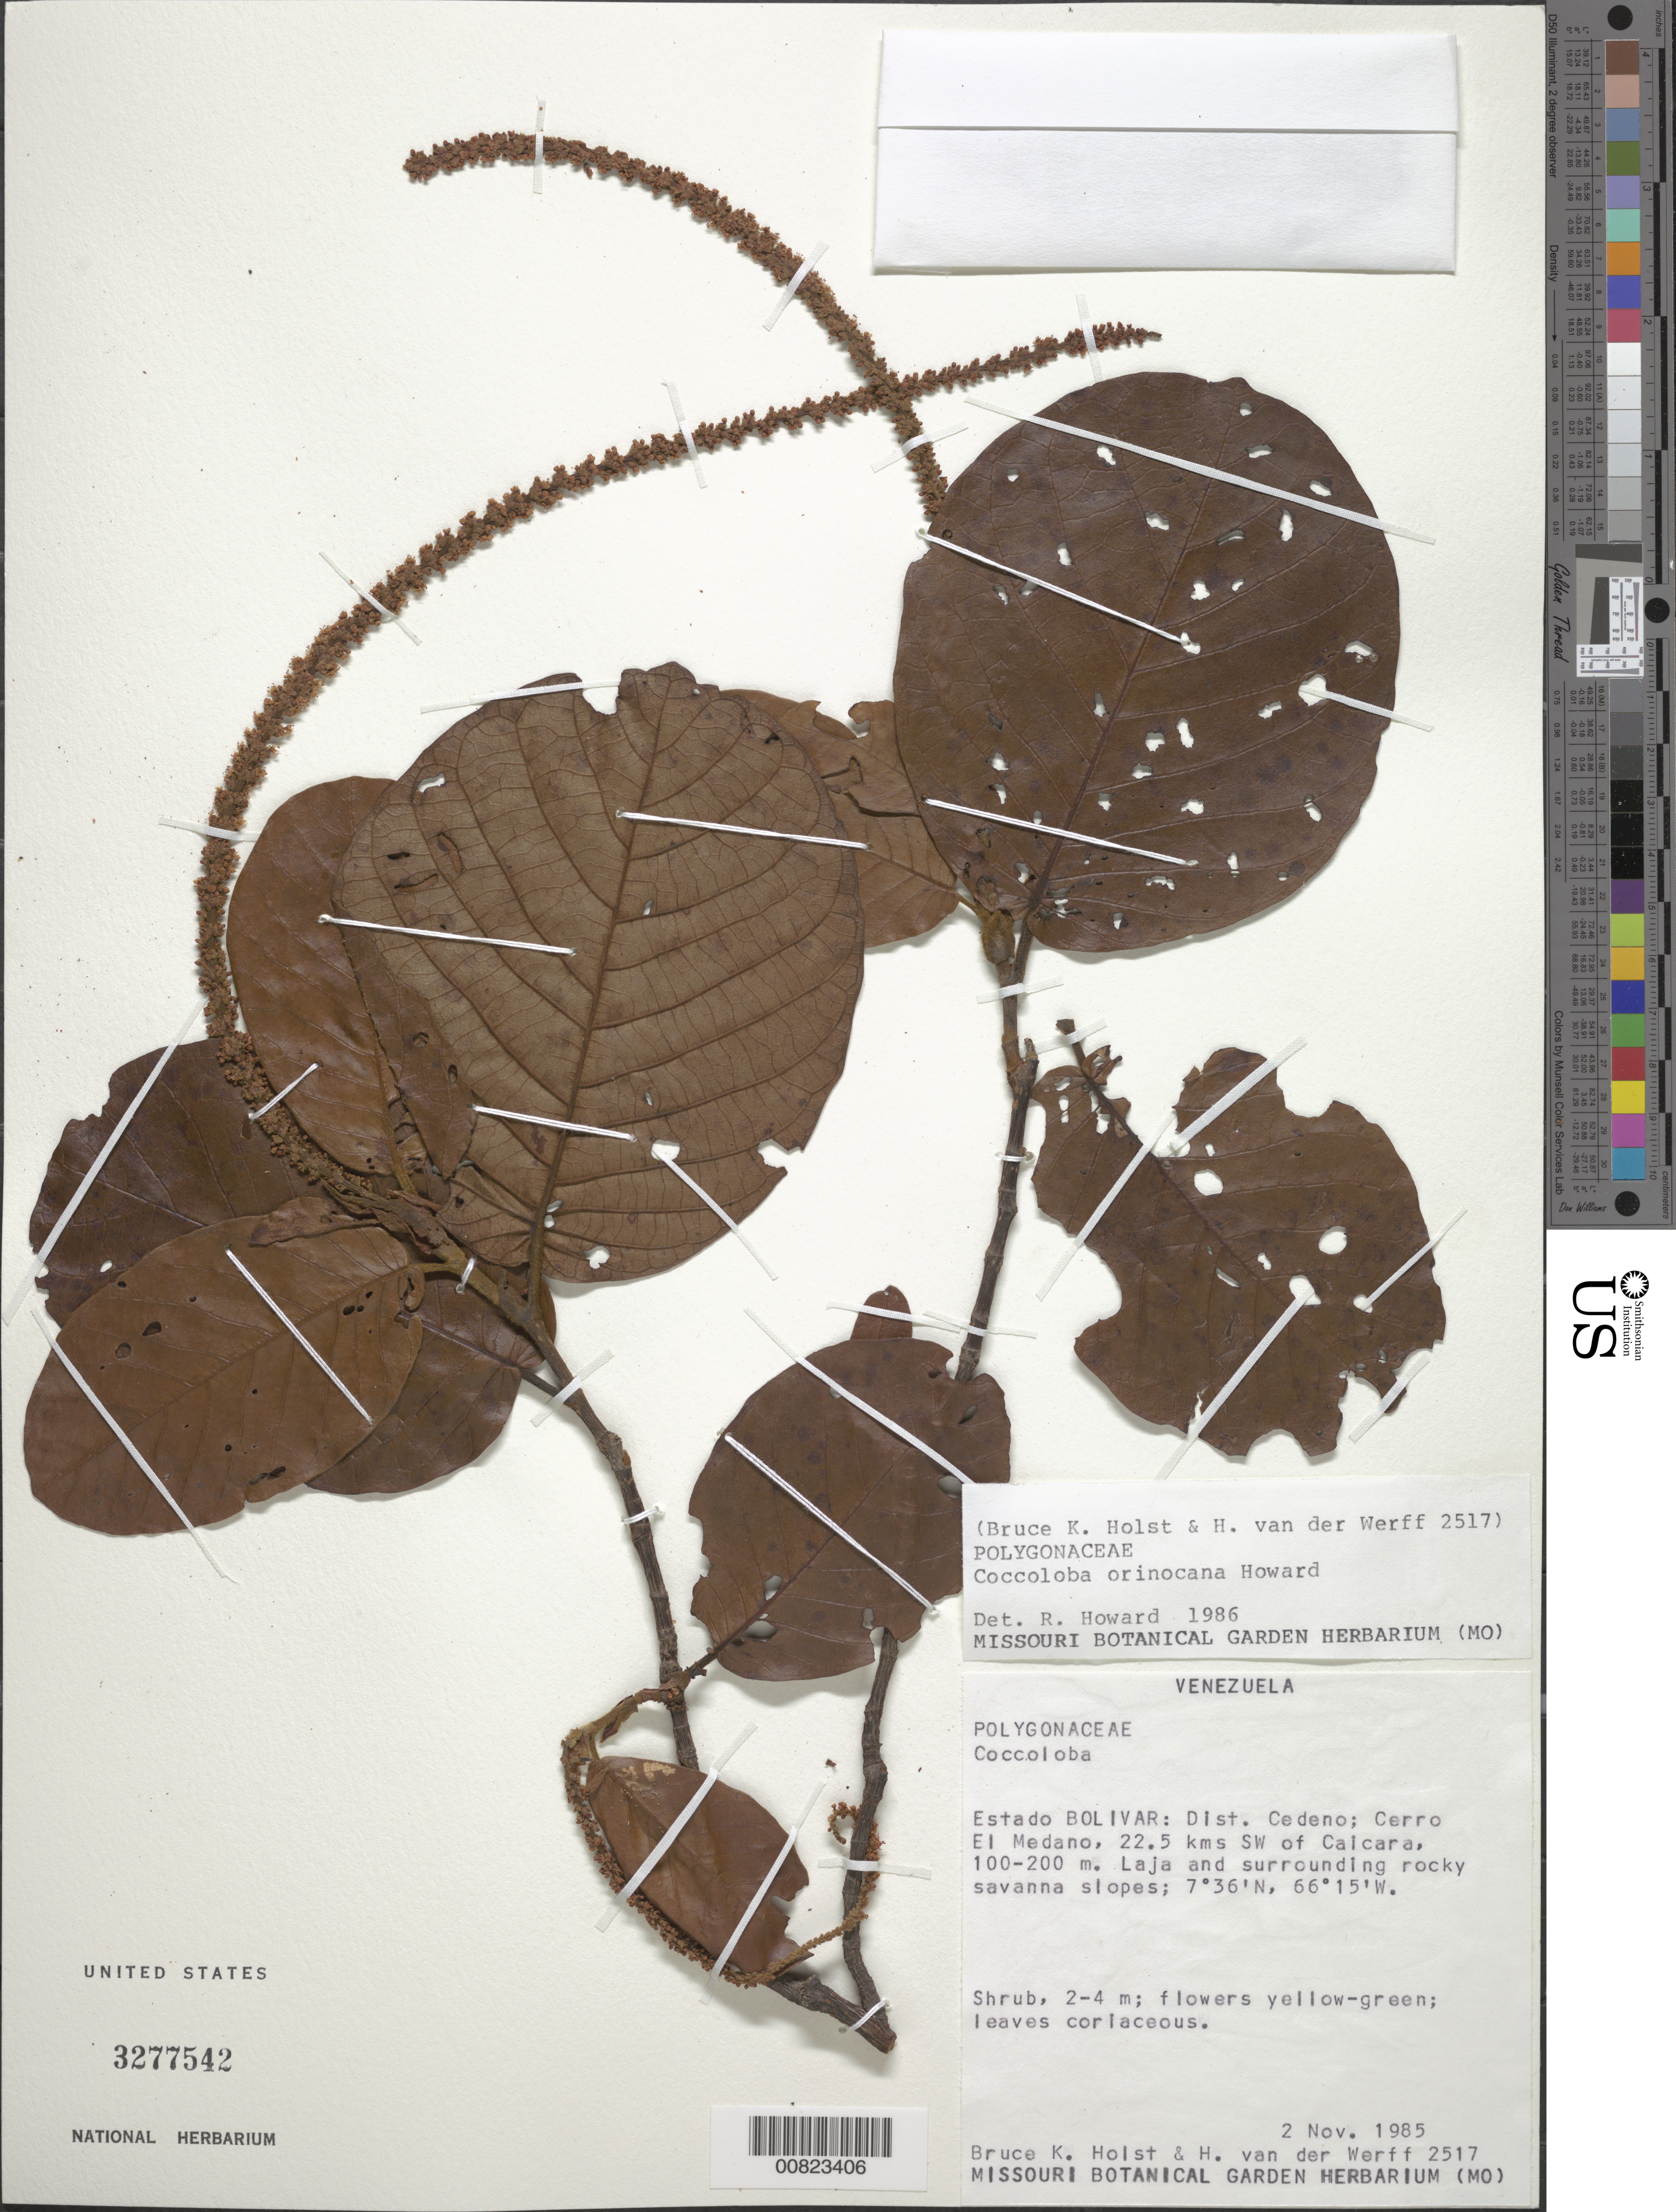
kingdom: Plantae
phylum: Tracheophyta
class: Magnoliopsida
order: Caryophyllales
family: Polygonaceae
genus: Coccoloba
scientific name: Coccoloba orinocana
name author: R.A. Howard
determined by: Howard, R. A.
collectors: B. Holst & H. van der Werff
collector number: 2517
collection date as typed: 2-Nov-85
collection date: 1985-11-02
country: Venezuela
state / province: Bolívar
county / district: Cedeño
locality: Cerro El Medano, 22.5 km SW of Calcara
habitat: Laja and surrounding rocky savanna slopes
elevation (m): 100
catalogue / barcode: US 3277542